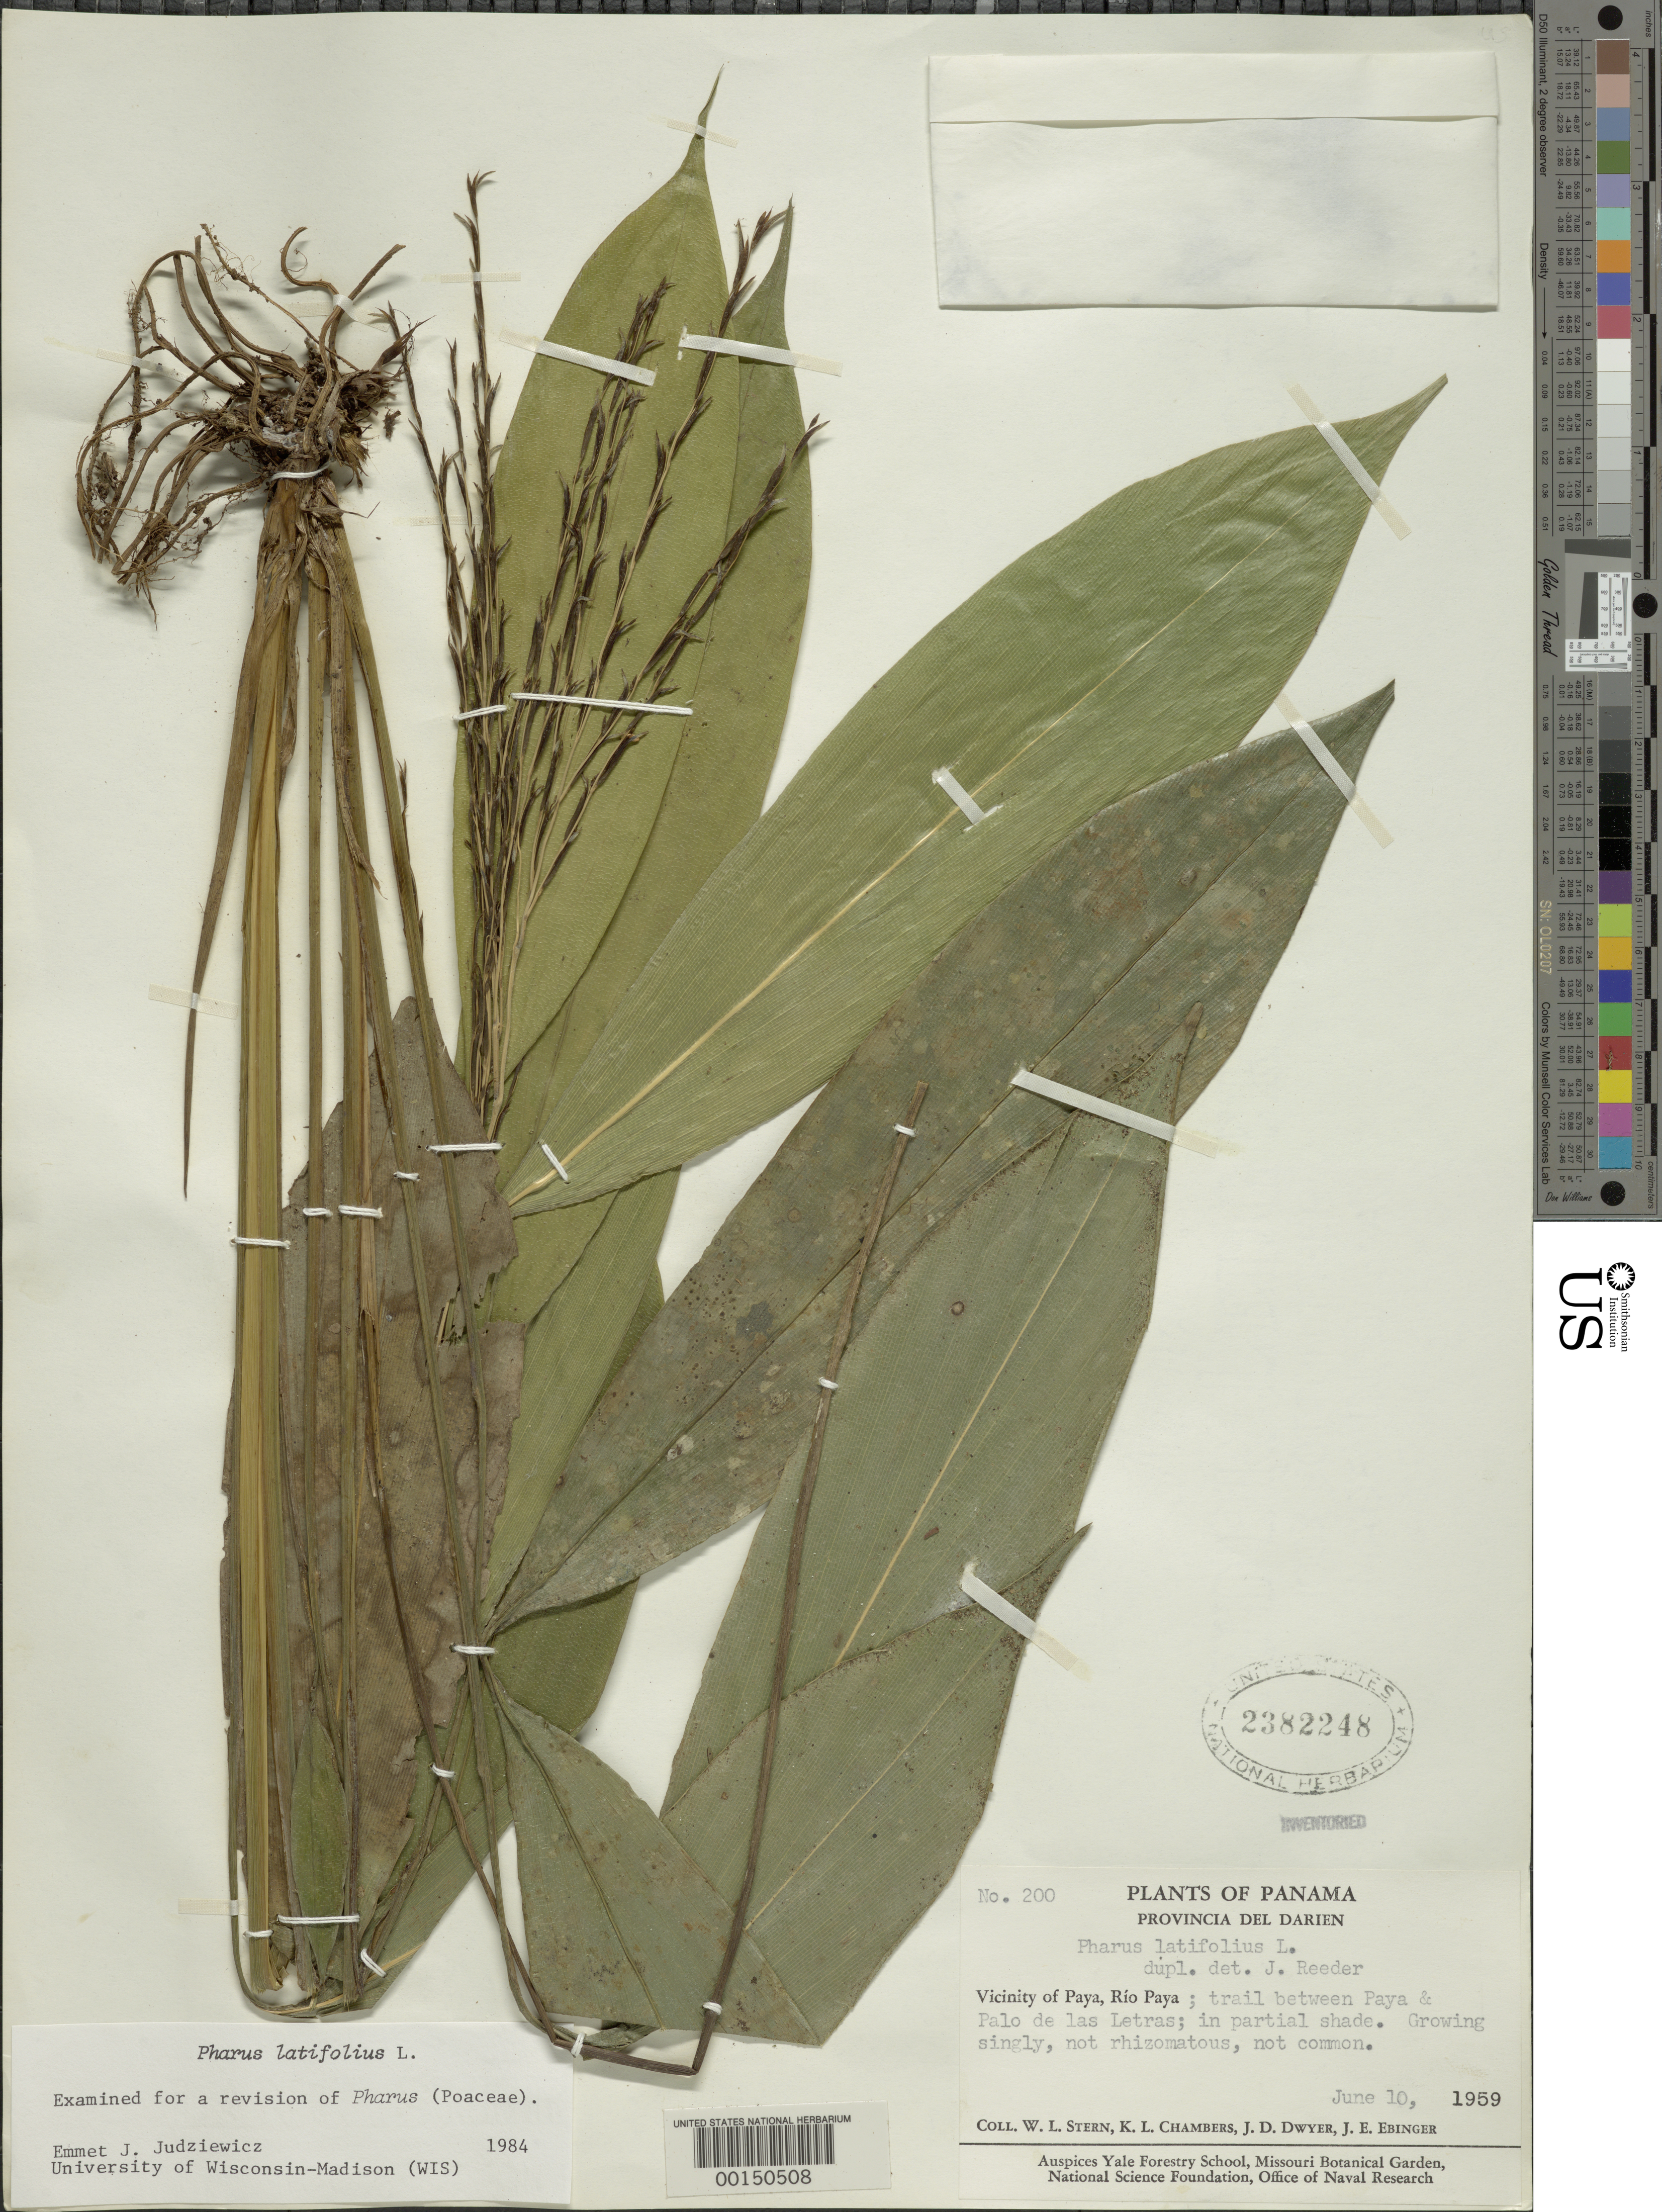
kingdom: Plantae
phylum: Tracheophyta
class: Liliopsida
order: Poales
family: Poaceae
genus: Pharus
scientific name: Pharus latifolius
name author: L.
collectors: W. L. Stern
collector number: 200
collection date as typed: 10 Jun 1959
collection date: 1959-06-10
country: Panama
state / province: Darién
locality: paya, Rio Paya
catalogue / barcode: US 2382248